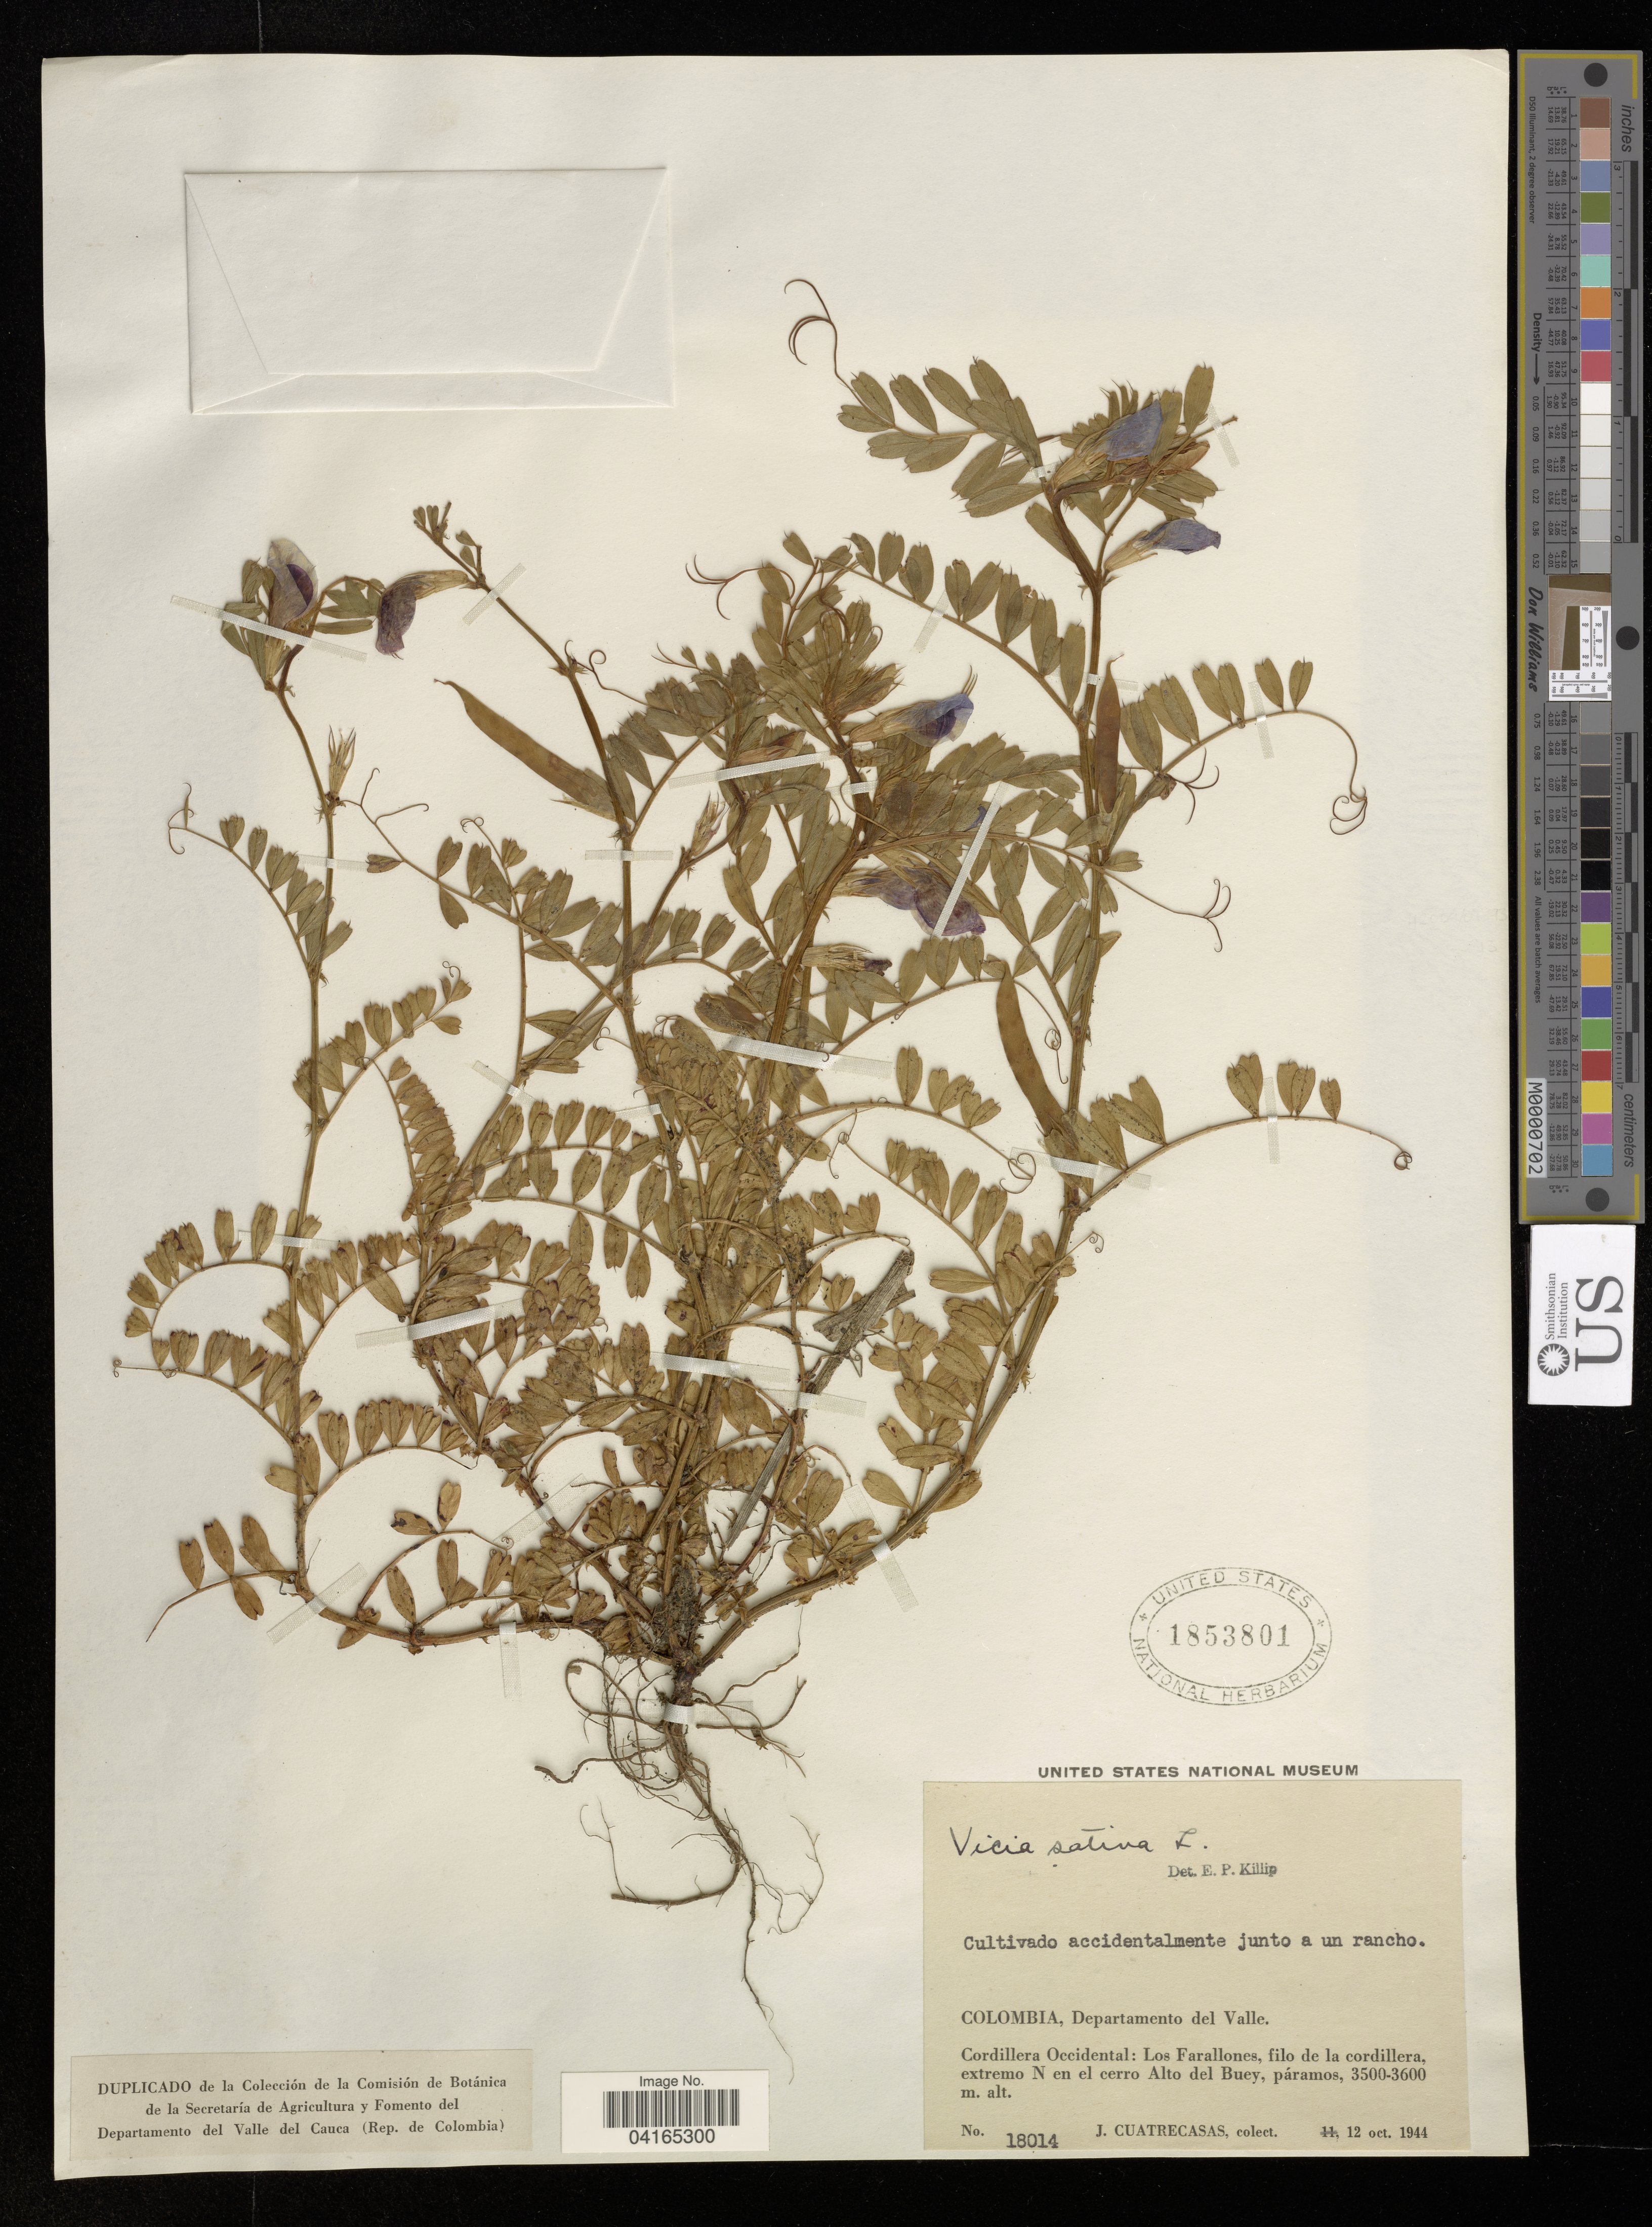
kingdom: Plantae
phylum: Tracheophyta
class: Magnoliopsida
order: Fabales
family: Fabaceae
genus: Vicia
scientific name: Vicia sativa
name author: L.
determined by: Hechenleitner, Paulina, RBG Edinburgh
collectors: J. Cuatrecasas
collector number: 18014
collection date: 1944-10-12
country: Colombia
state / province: Valle del Cauca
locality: Departamento del Valle. Cordillera Occidental: Los Farallones, filo de la cordillera, extremo N en el cerro Alto del Buey, páramos.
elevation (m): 3500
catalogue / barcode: US 1853801